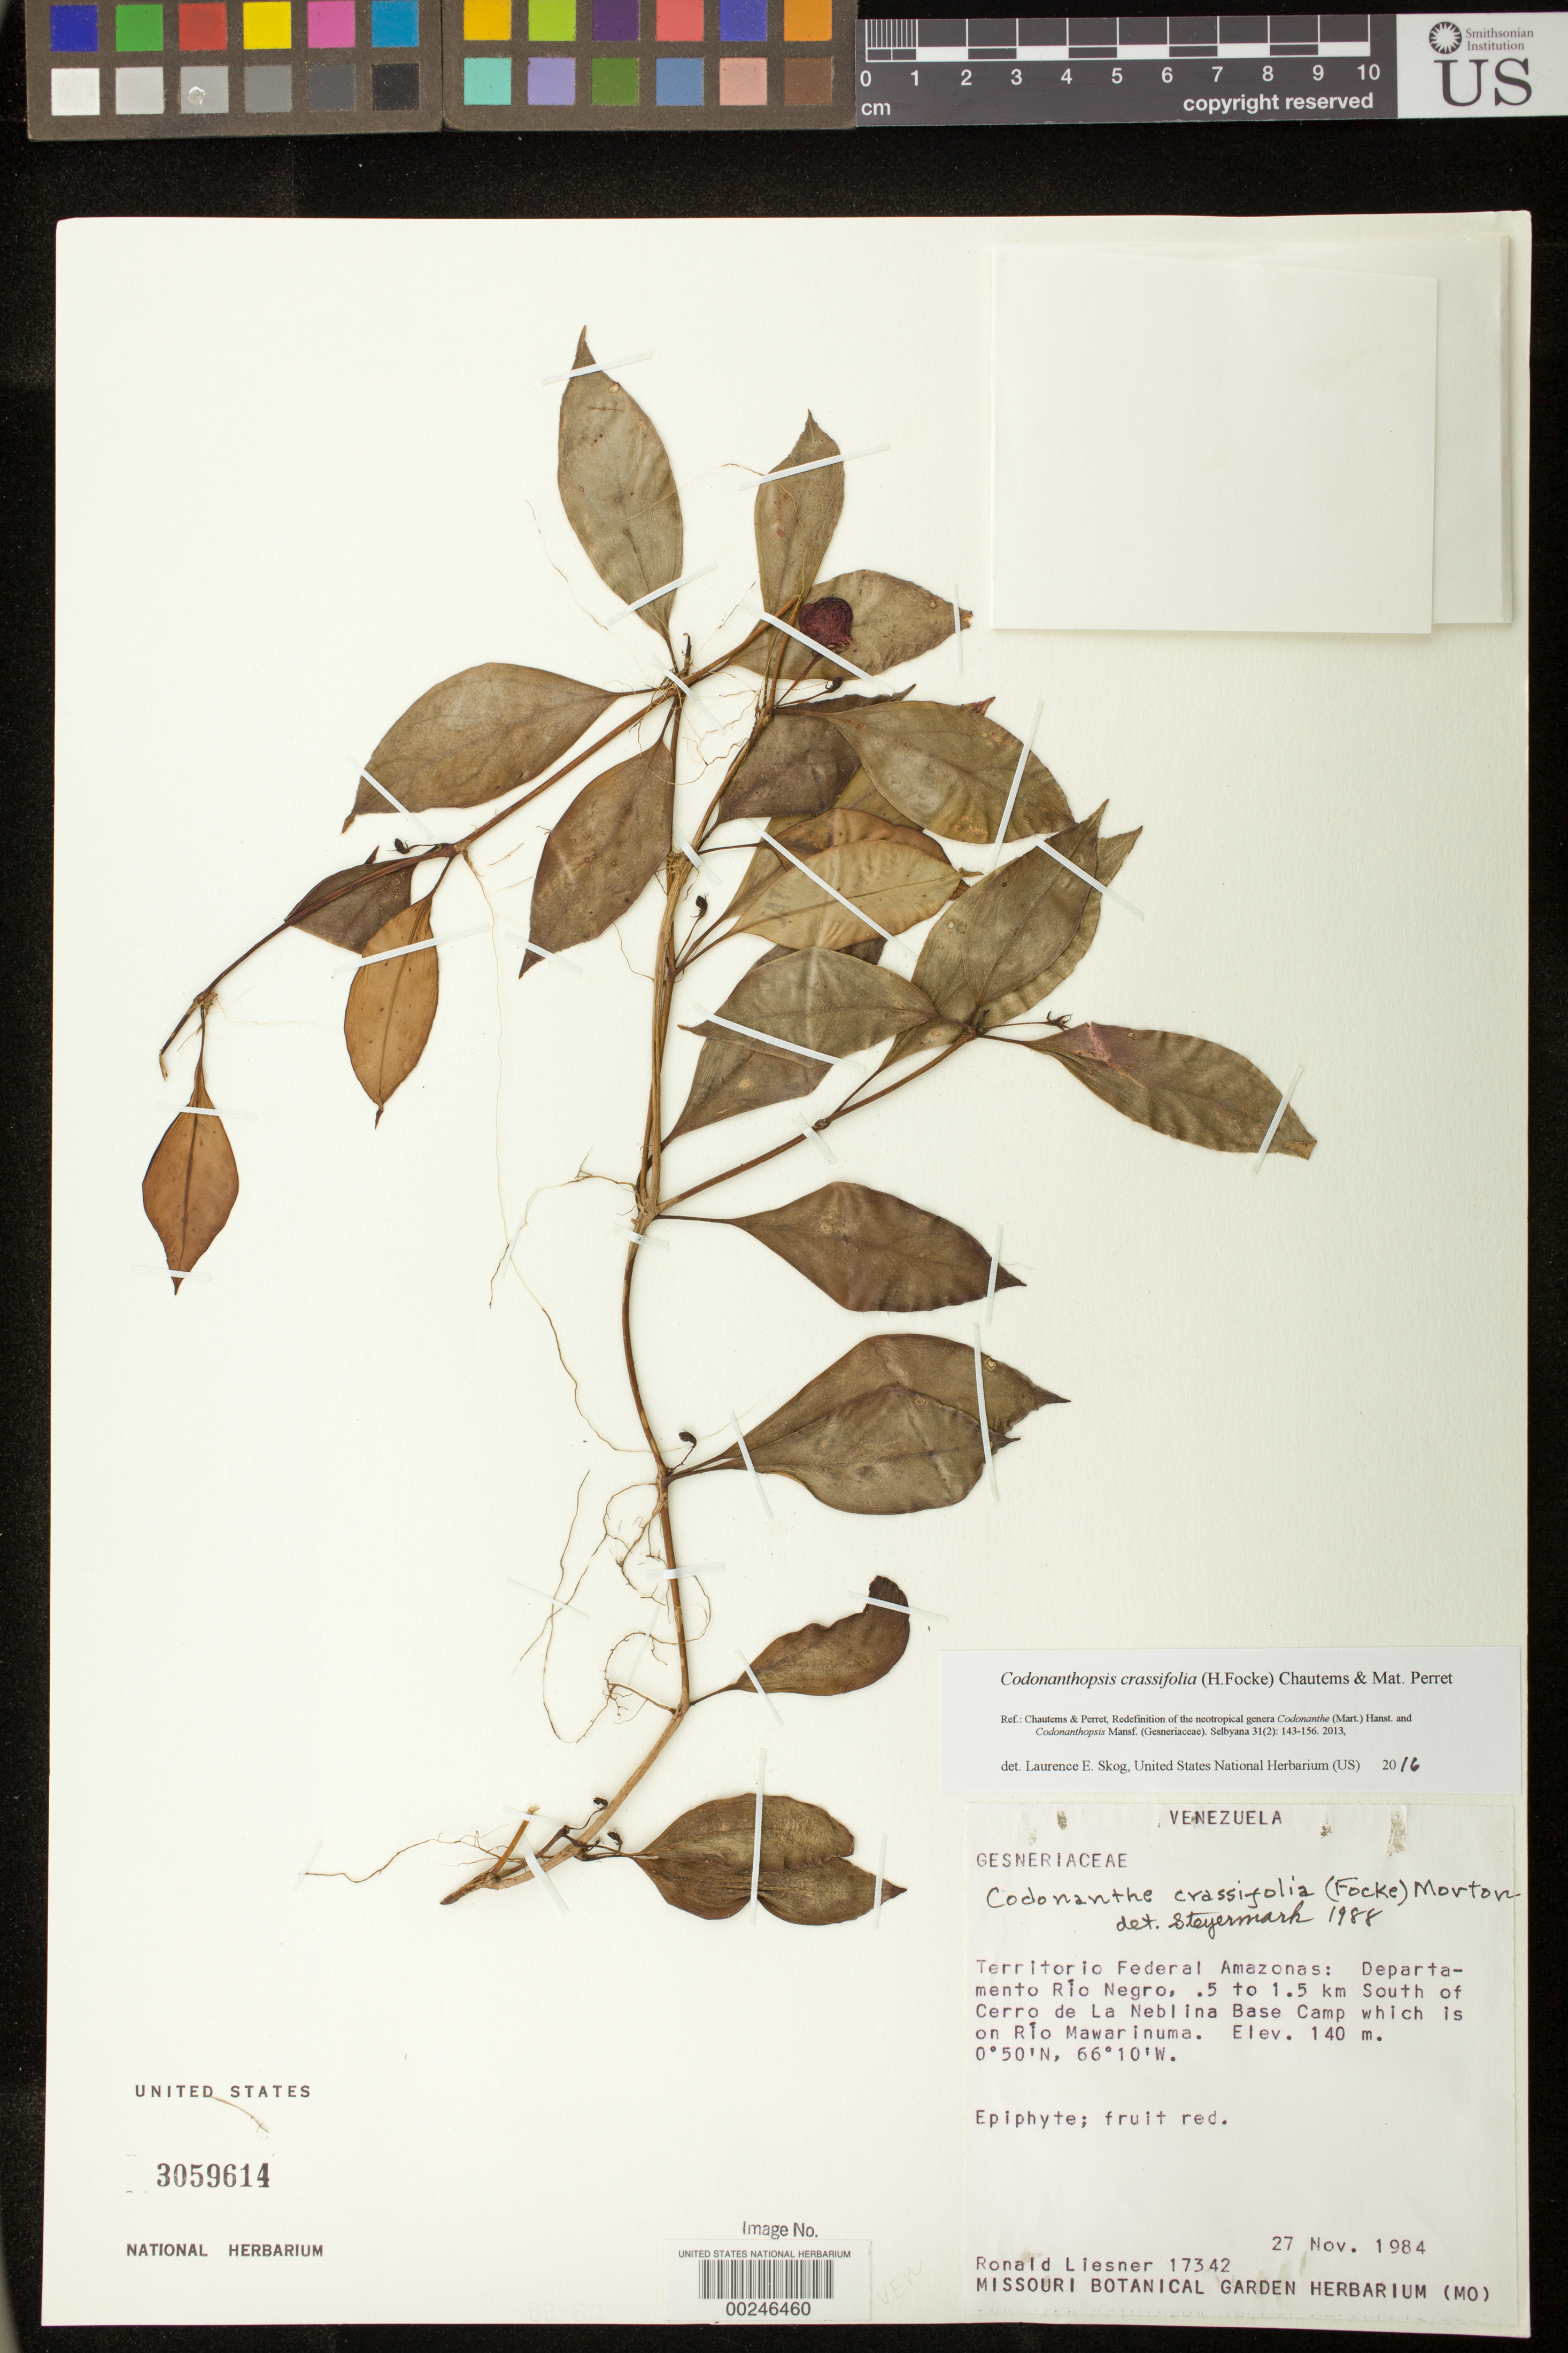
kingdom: Plantae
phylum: Tracheophyta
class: Magnoliopsida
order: Lamiales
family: Gesneriaceae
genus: Codonanthopsis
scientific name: Codonanthopsis crassifolia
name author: (H. Focke) Chautems & Mat.Perret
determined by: Skog, Laurence E.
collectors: R. L. Liesner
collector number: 17342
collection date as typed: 27 Nov 1984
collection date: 1984-11-27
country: Venezuela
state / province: Amazonas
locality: Rio Negro Dept., 0.5 to 1.5 km S of Cerro de La Neblina base camp which is on Rio Mawarinuma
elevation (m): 140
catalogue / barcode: US 3059614